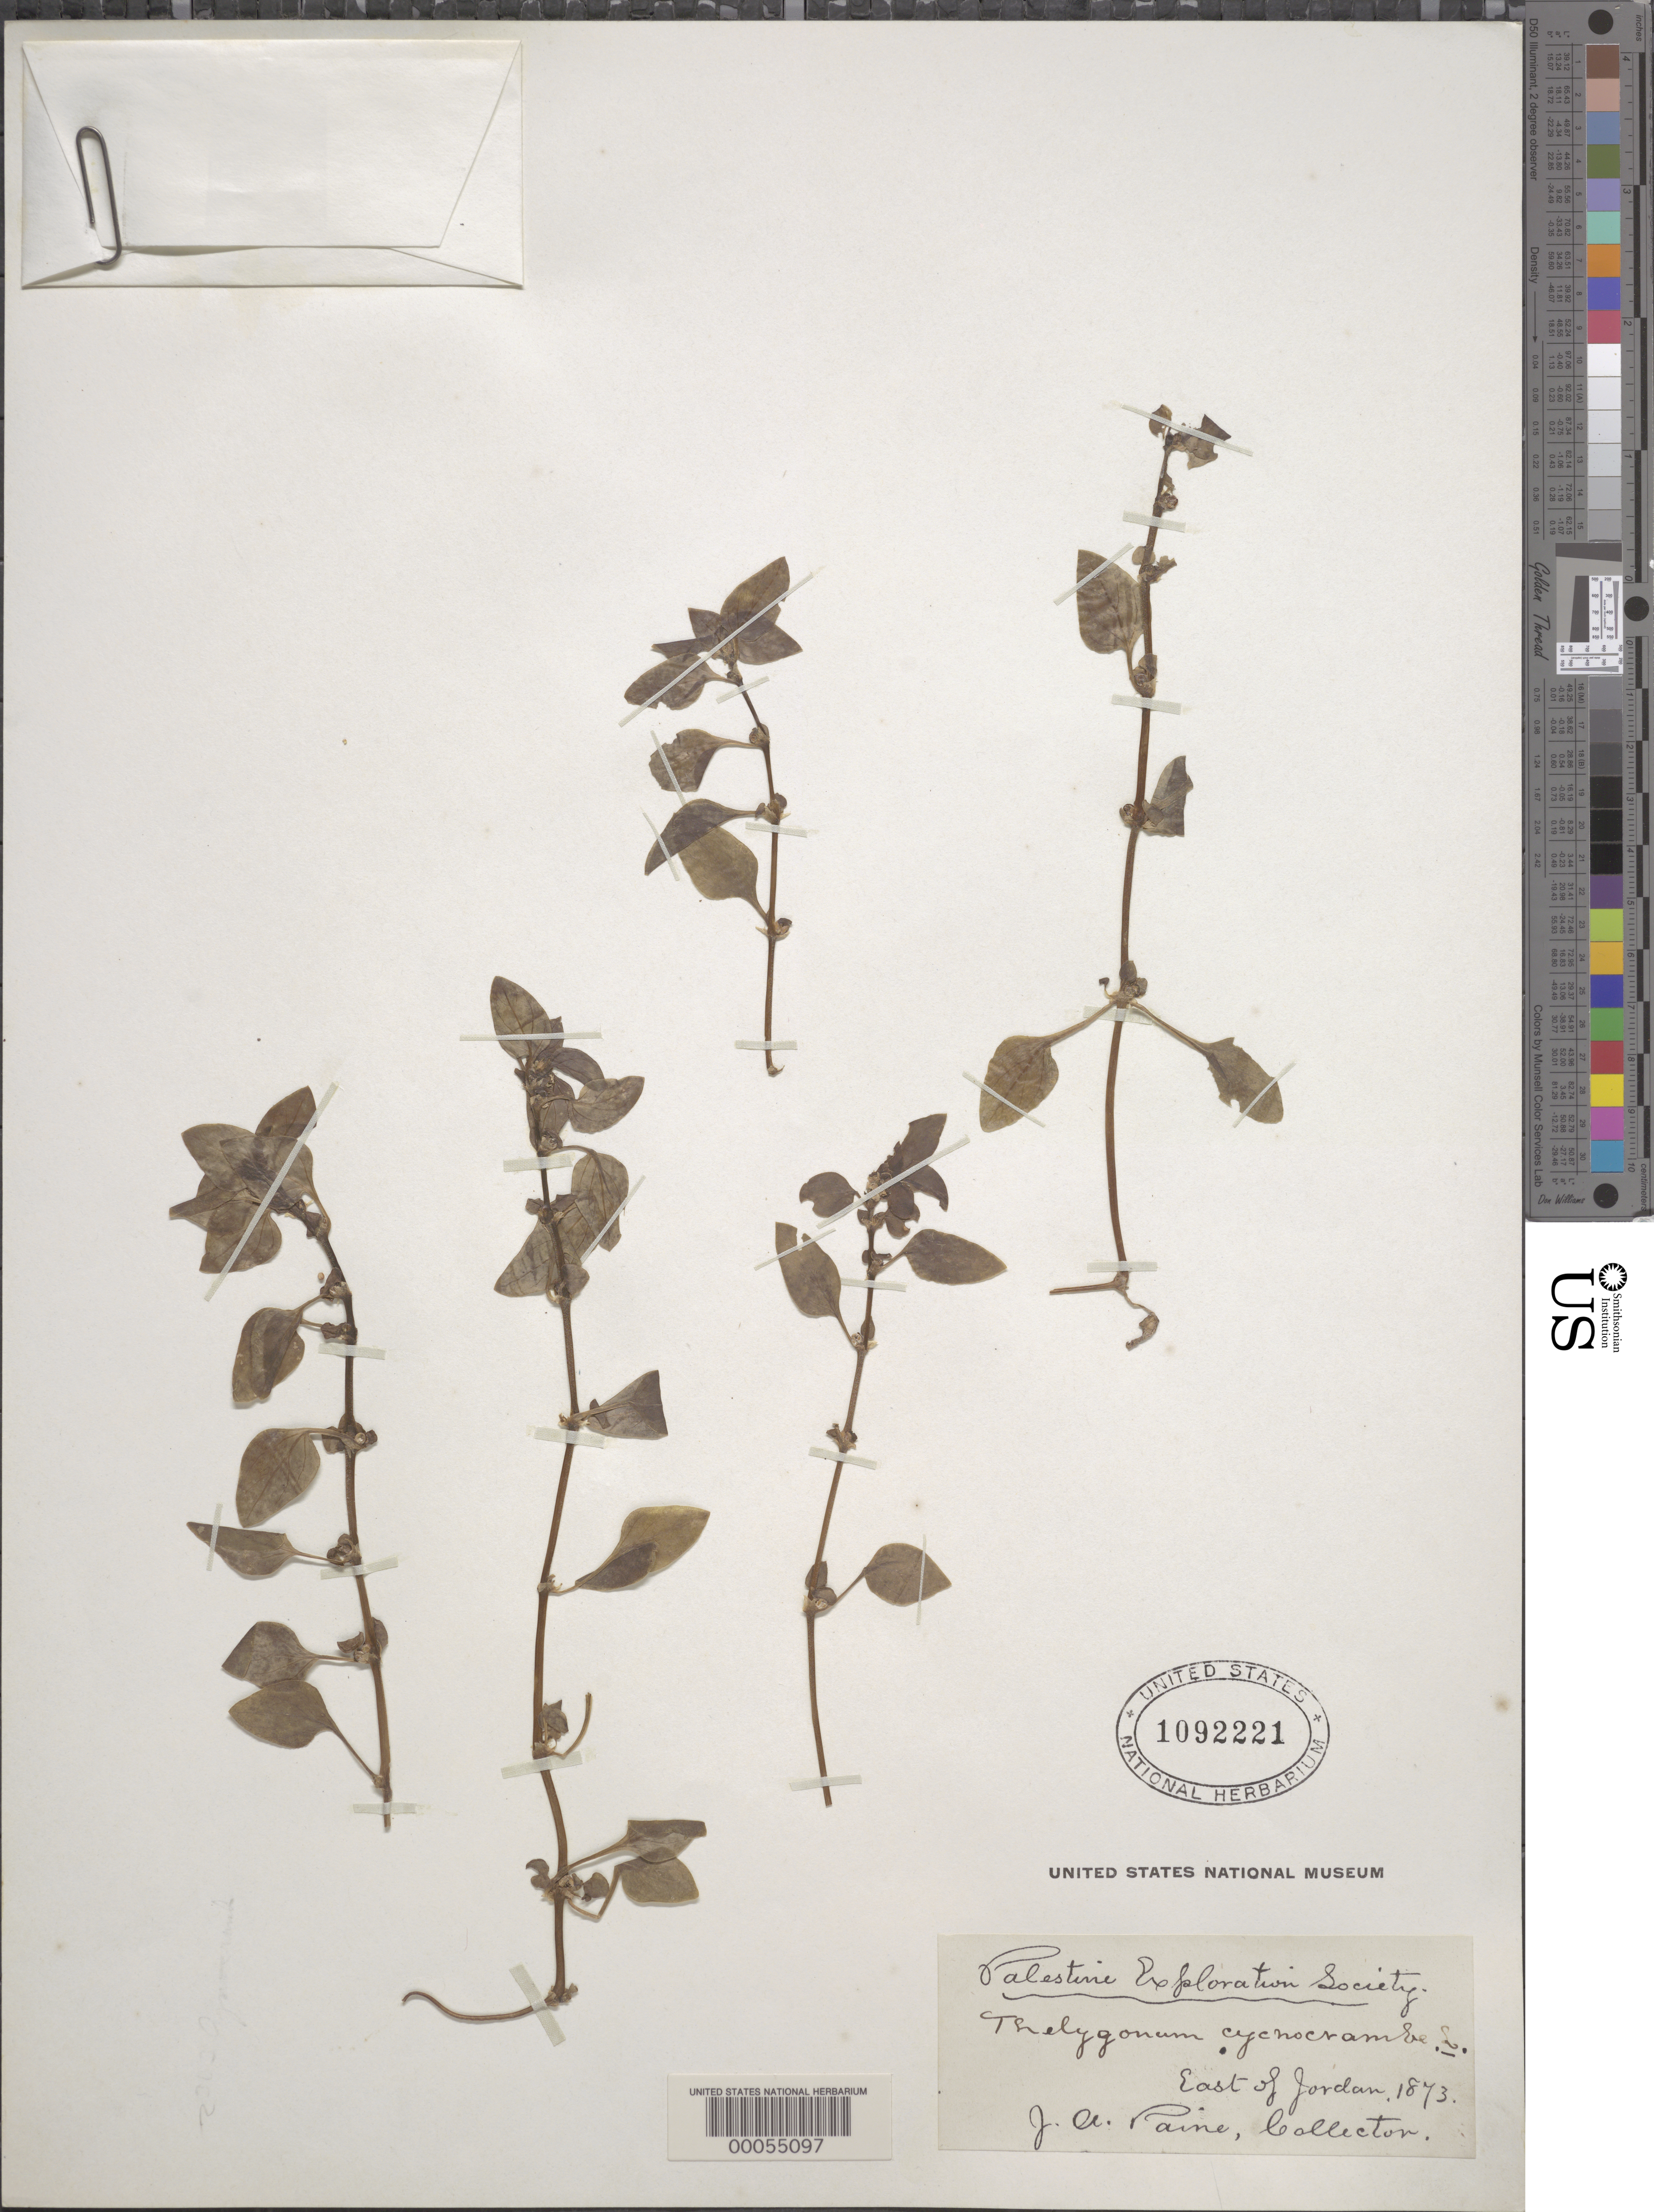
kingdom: Plantae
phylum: Tracheophyta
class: Magnoliopsida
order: Gentianales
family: Rubiaceae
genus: Theligonum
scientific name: Theligonum cynocrambe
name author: L.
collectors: J. A. Paine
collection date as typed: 1873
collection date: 1873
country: Jordan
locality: East of Jordan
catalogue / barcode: US 1092221